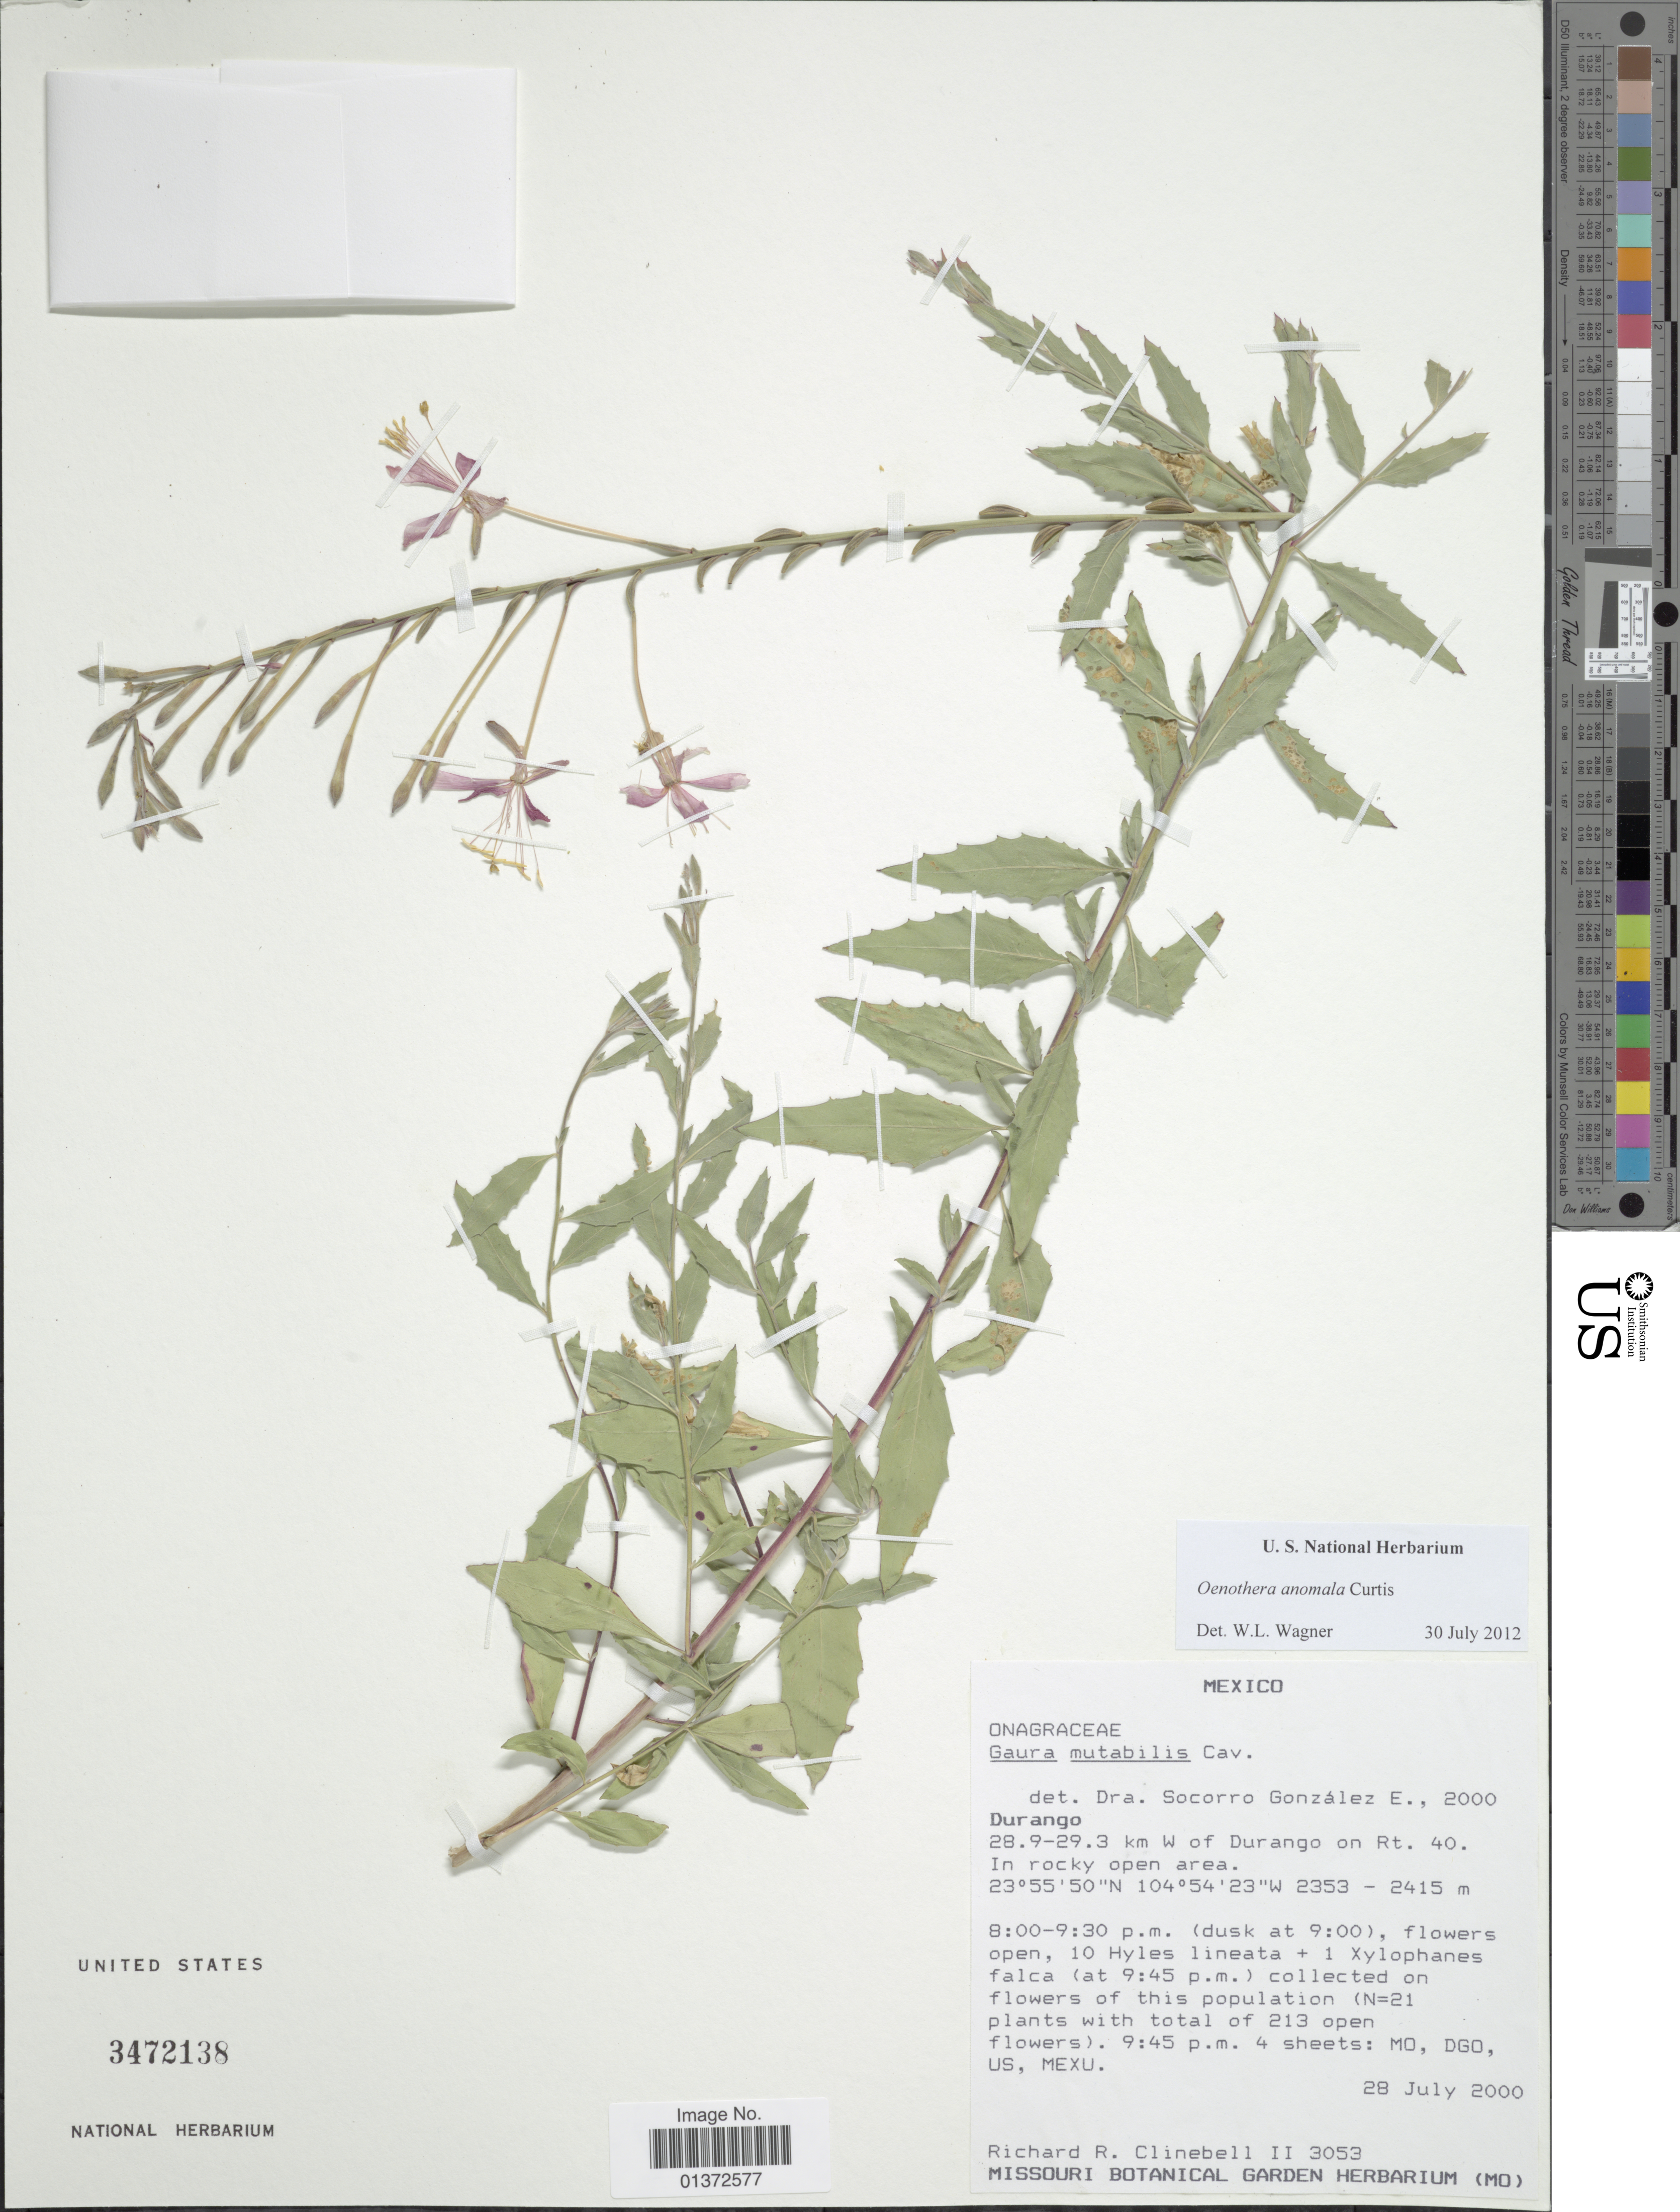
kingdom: Plantae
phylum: Tracheophyta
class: Magnoliopsida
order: Myrtales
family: Onagraceae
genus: Oenothera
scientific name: Oenothera anomala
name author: Curtis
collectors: R. Clinebell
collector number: II 3053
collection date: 2000-07-28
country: Mexico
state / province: Durango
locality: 28.9-29.3 km W of Durango on Rt. 40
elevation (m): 2353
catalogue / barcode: US 3472138